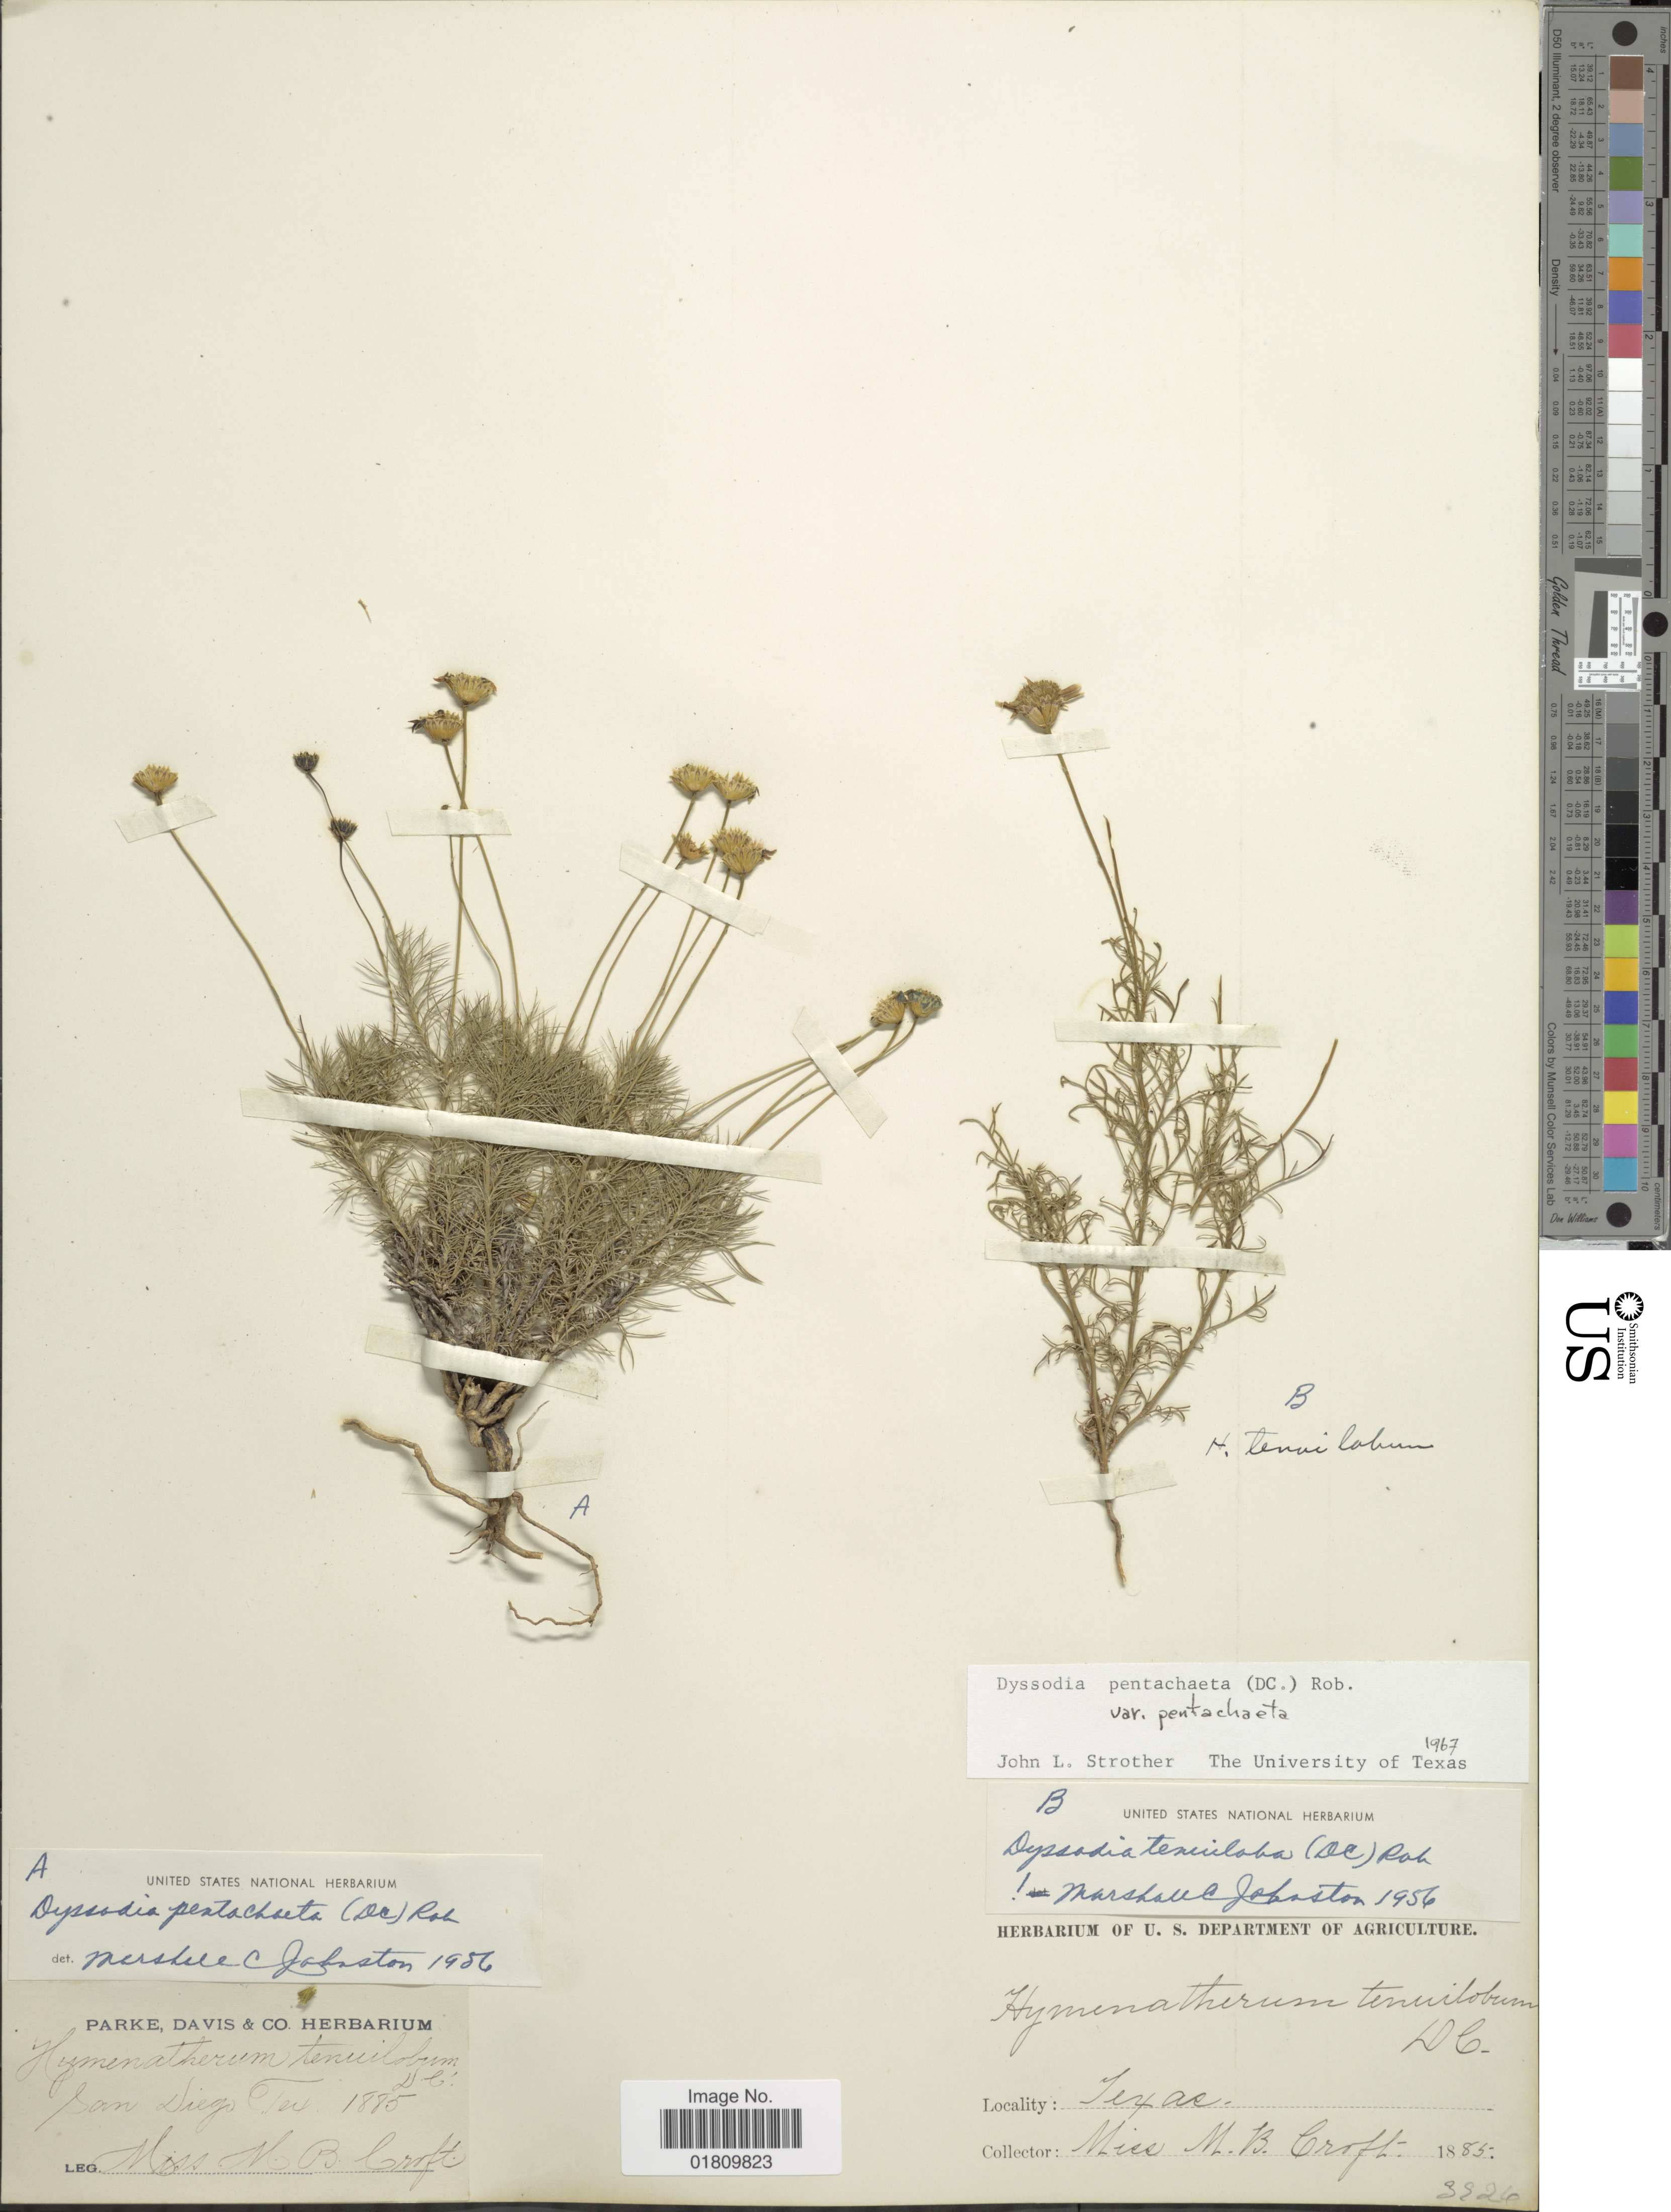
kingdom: Plantae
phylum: Tracheophyta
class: Magnoliopsida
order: Asterales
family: Asteraceae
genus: Thymophylla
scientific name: Thymophylla pentachaeta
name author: (DC.) Small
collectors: M. Croft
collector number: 3926*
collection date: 1885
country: United States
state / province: Texas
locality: San Diego